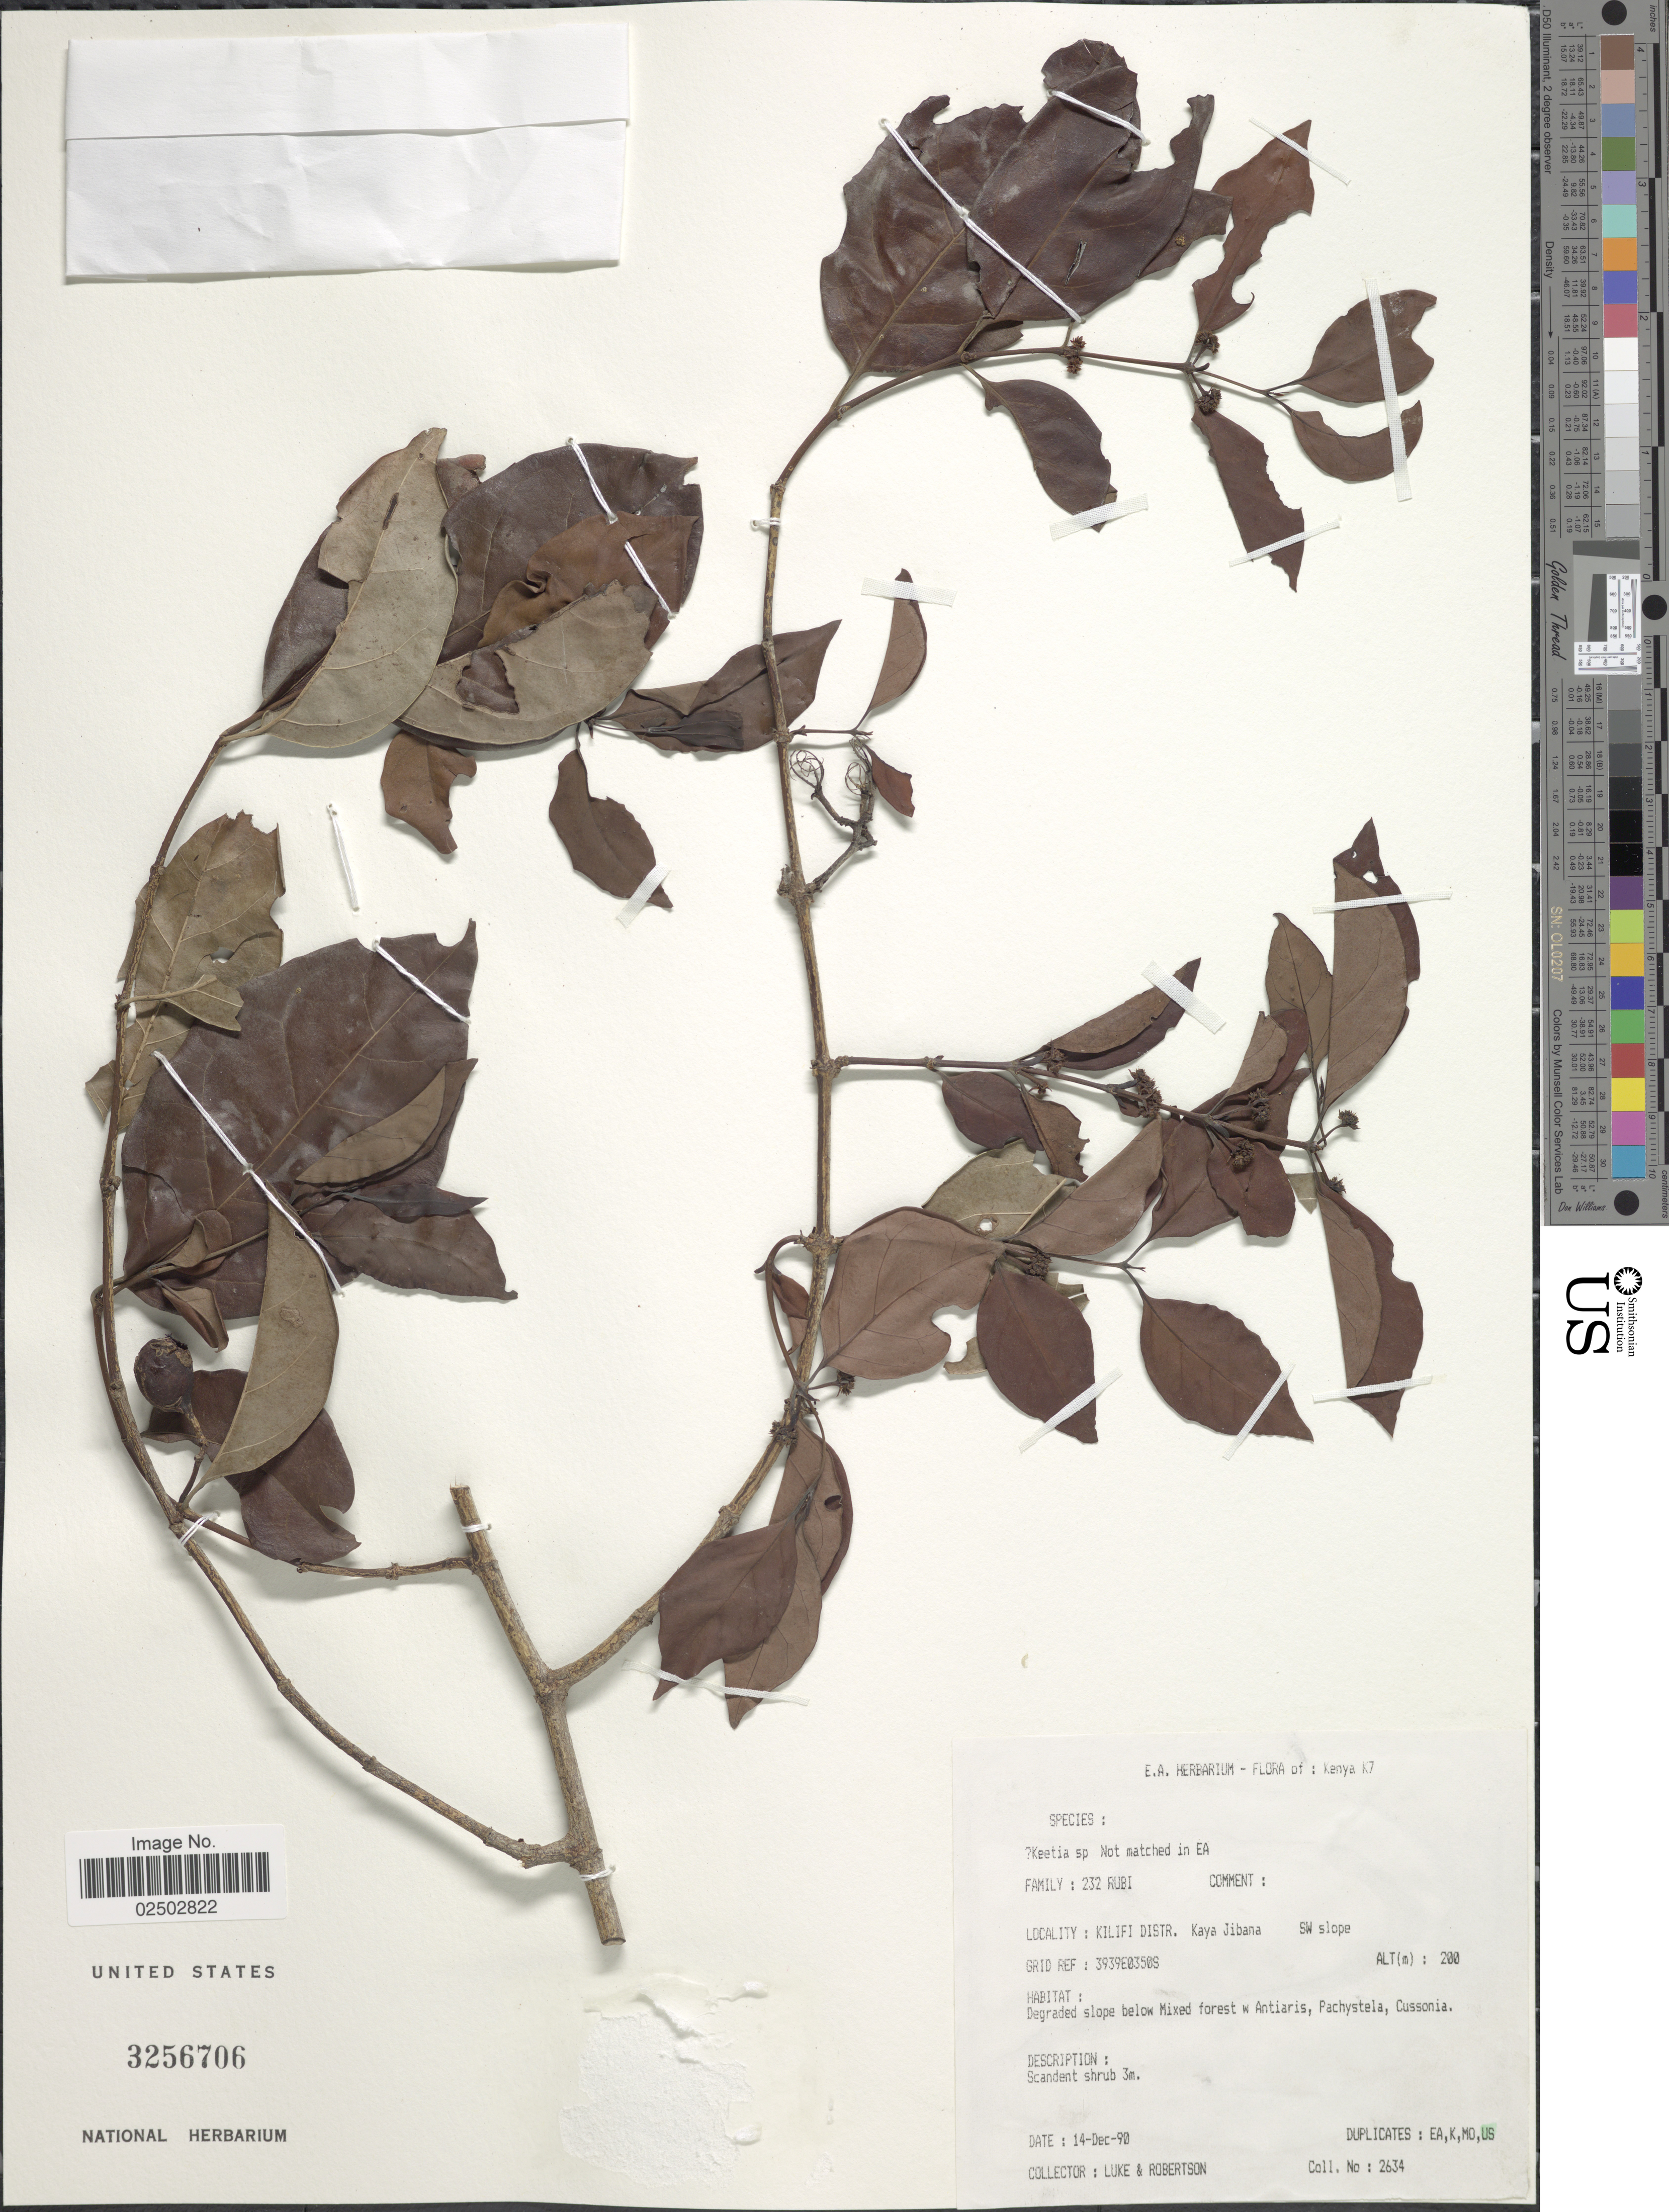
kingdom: Plantae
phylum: Tracheophyta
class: Magnoliopsida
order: Gentianales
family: Rubiaceae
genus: Keetia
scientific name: Keetia sp.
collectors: -. Luke & -. Robertson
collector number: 2634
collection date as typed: Transcribed d/m/y: 14/12/90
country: Kenya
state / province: Kilifi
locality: Kenya, K7, Kilifi Distr., Kaya Jibana, SW slope, Grid Ref.: 3939E0350S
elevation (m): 200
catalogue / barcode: US 3256706